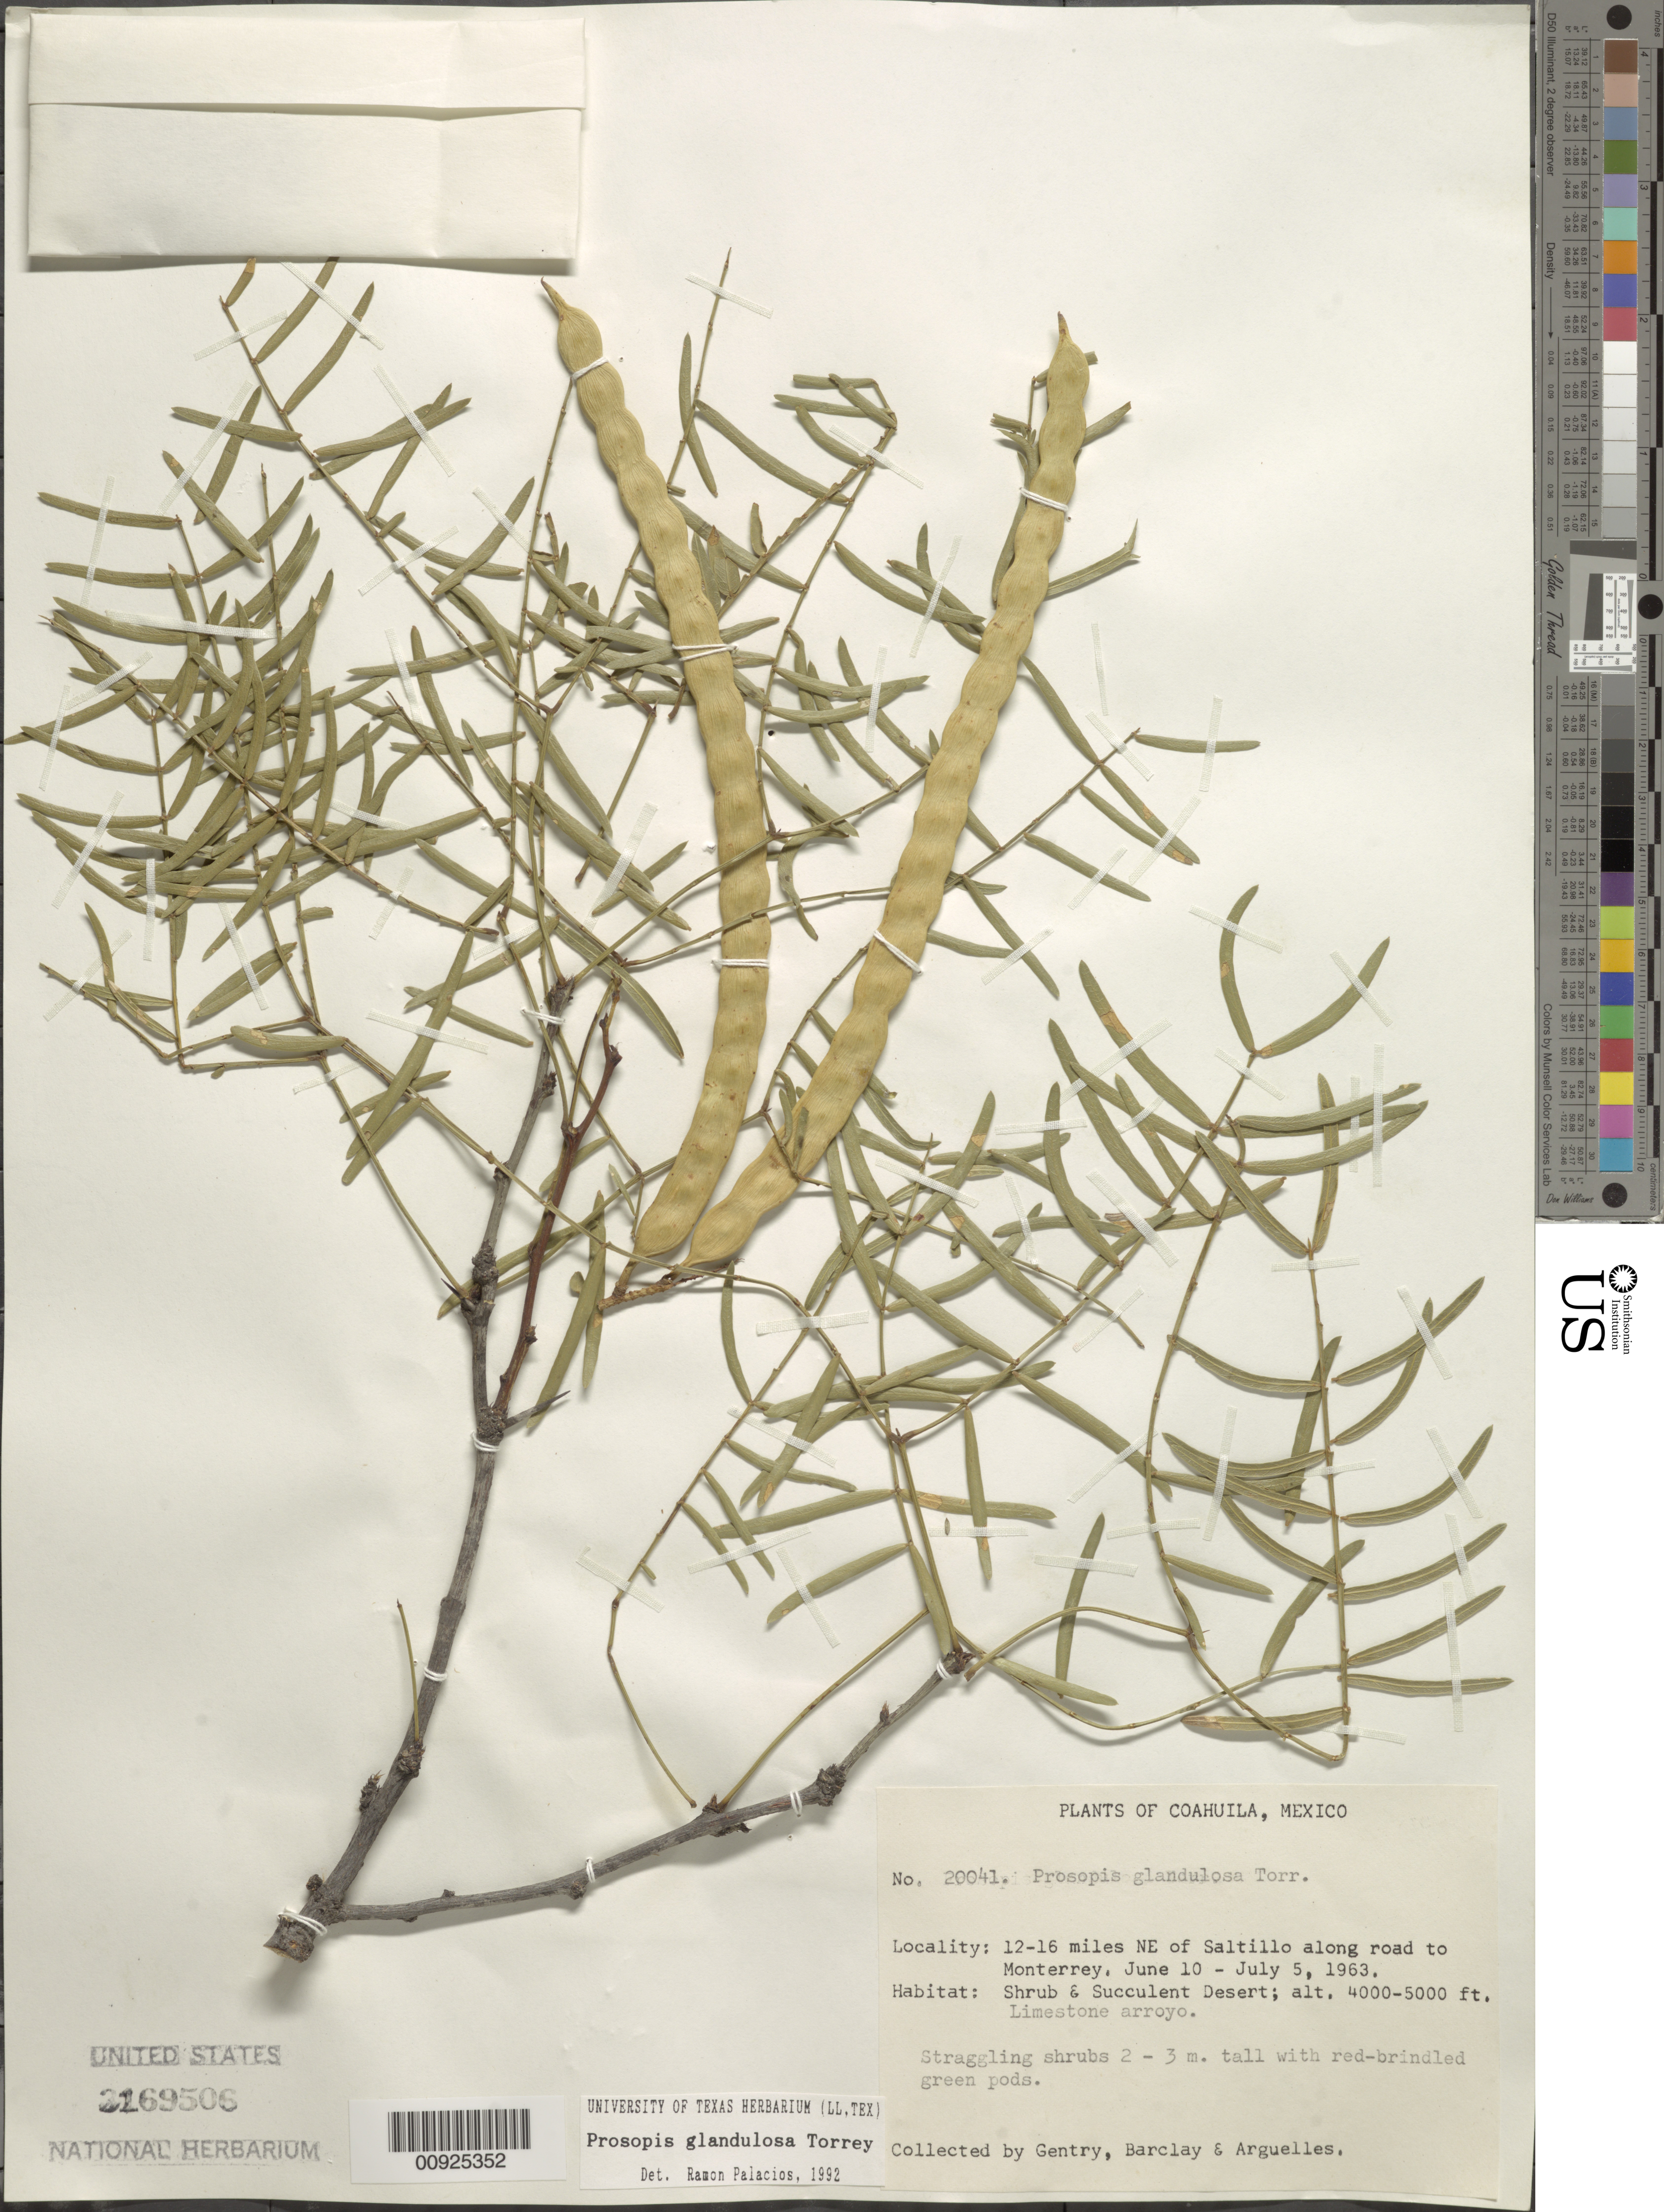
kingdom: Plantae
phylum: Tracheophyta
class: Magnoliopsida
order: Fabales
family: Fabaceae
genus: Neltuma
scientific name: Neltuma glandulosa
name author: (Torr.) Britton & Rose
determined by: Strong, Mark T., (BOT), Smithsonian Institution - National Museum of Natural History (UNITED STATES)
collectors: Gentry, --, -- Barclay & Arguelles, --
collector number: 20041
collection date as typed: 10 Jun 1963 to 05 Jul 1963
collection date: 1963-06-10/1963-07-05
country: Mexico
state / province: Coahuila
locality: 12-16 miles NE of Saltillo along road to Monterrey.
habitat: Shrub & Succulent Desert. Limestone arroyo.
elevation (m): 1219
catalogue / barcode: US 2169506